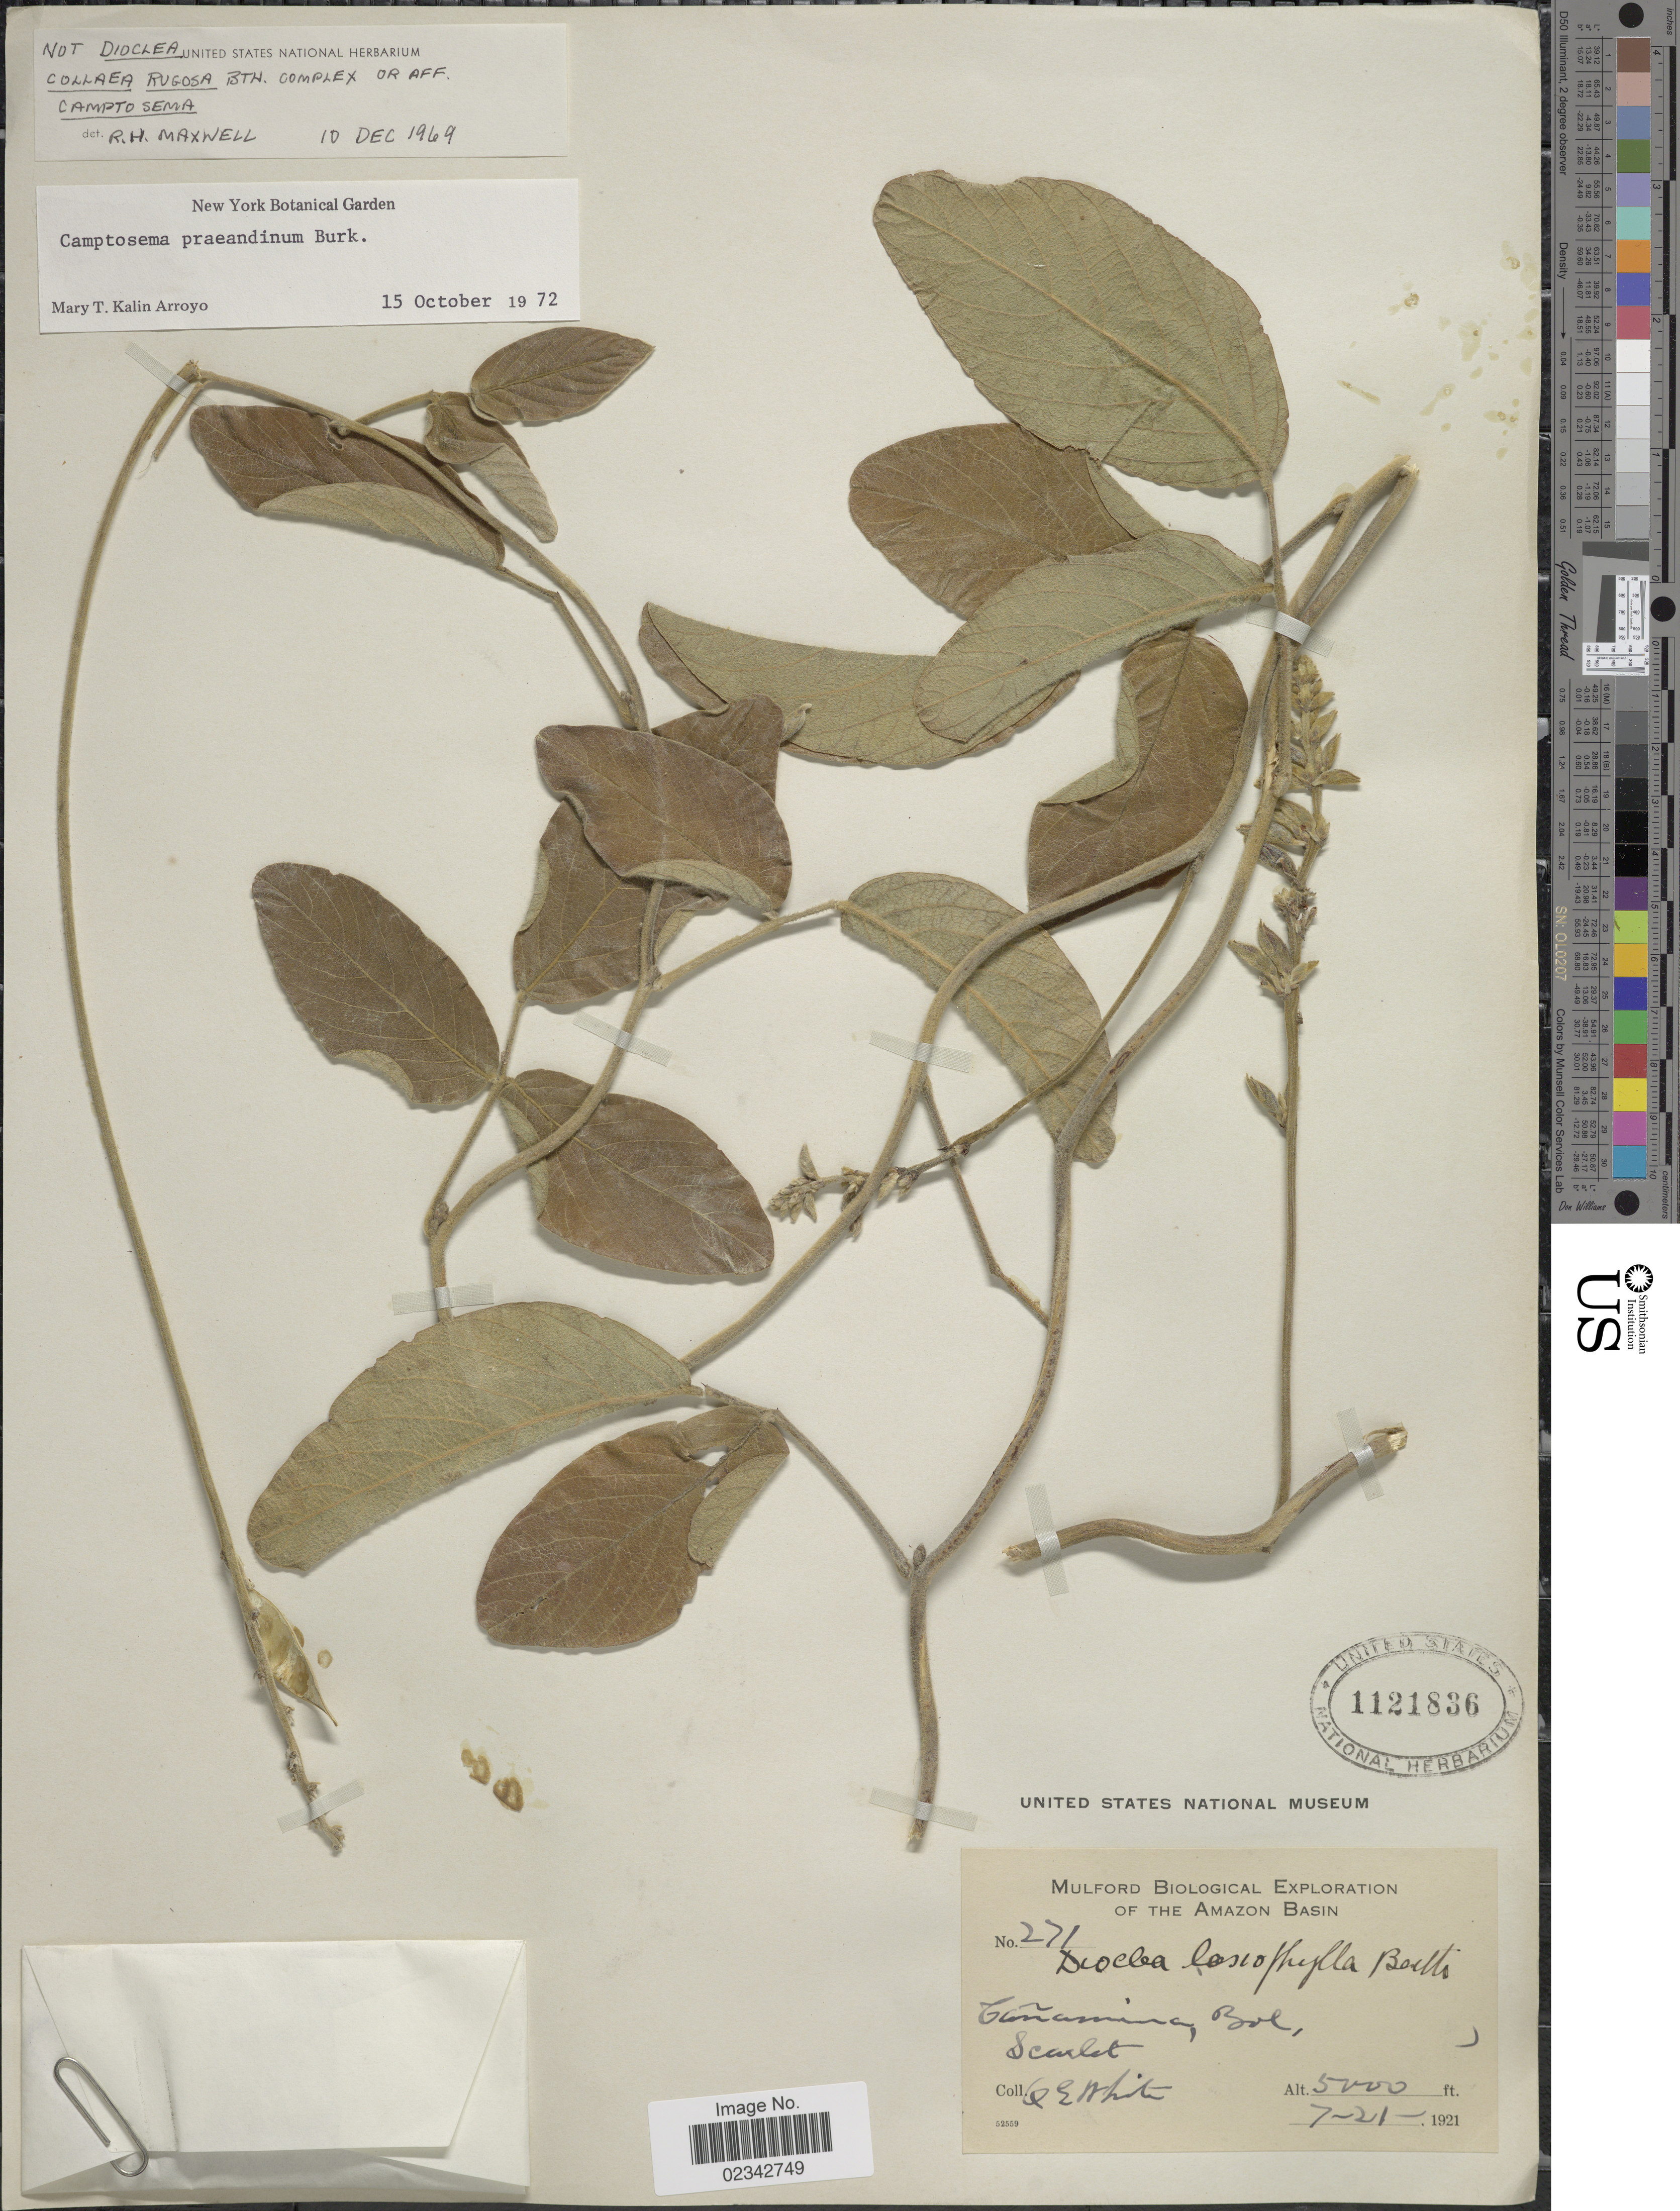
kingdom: Plantae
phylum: Tracheophyta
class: Magnoliopsida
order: Fabales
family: Fabaceae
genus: Cerradicola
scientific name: Cerradicola praeandina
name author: (Burkart) L.P. Queiroz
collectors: O. E. White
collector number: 271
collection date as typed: July 21, 1921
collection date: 1921-07-21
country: Bolivia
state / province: La Paz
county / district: Inquisivi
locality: Cañamina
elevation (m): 1524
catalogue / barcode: US 1121836